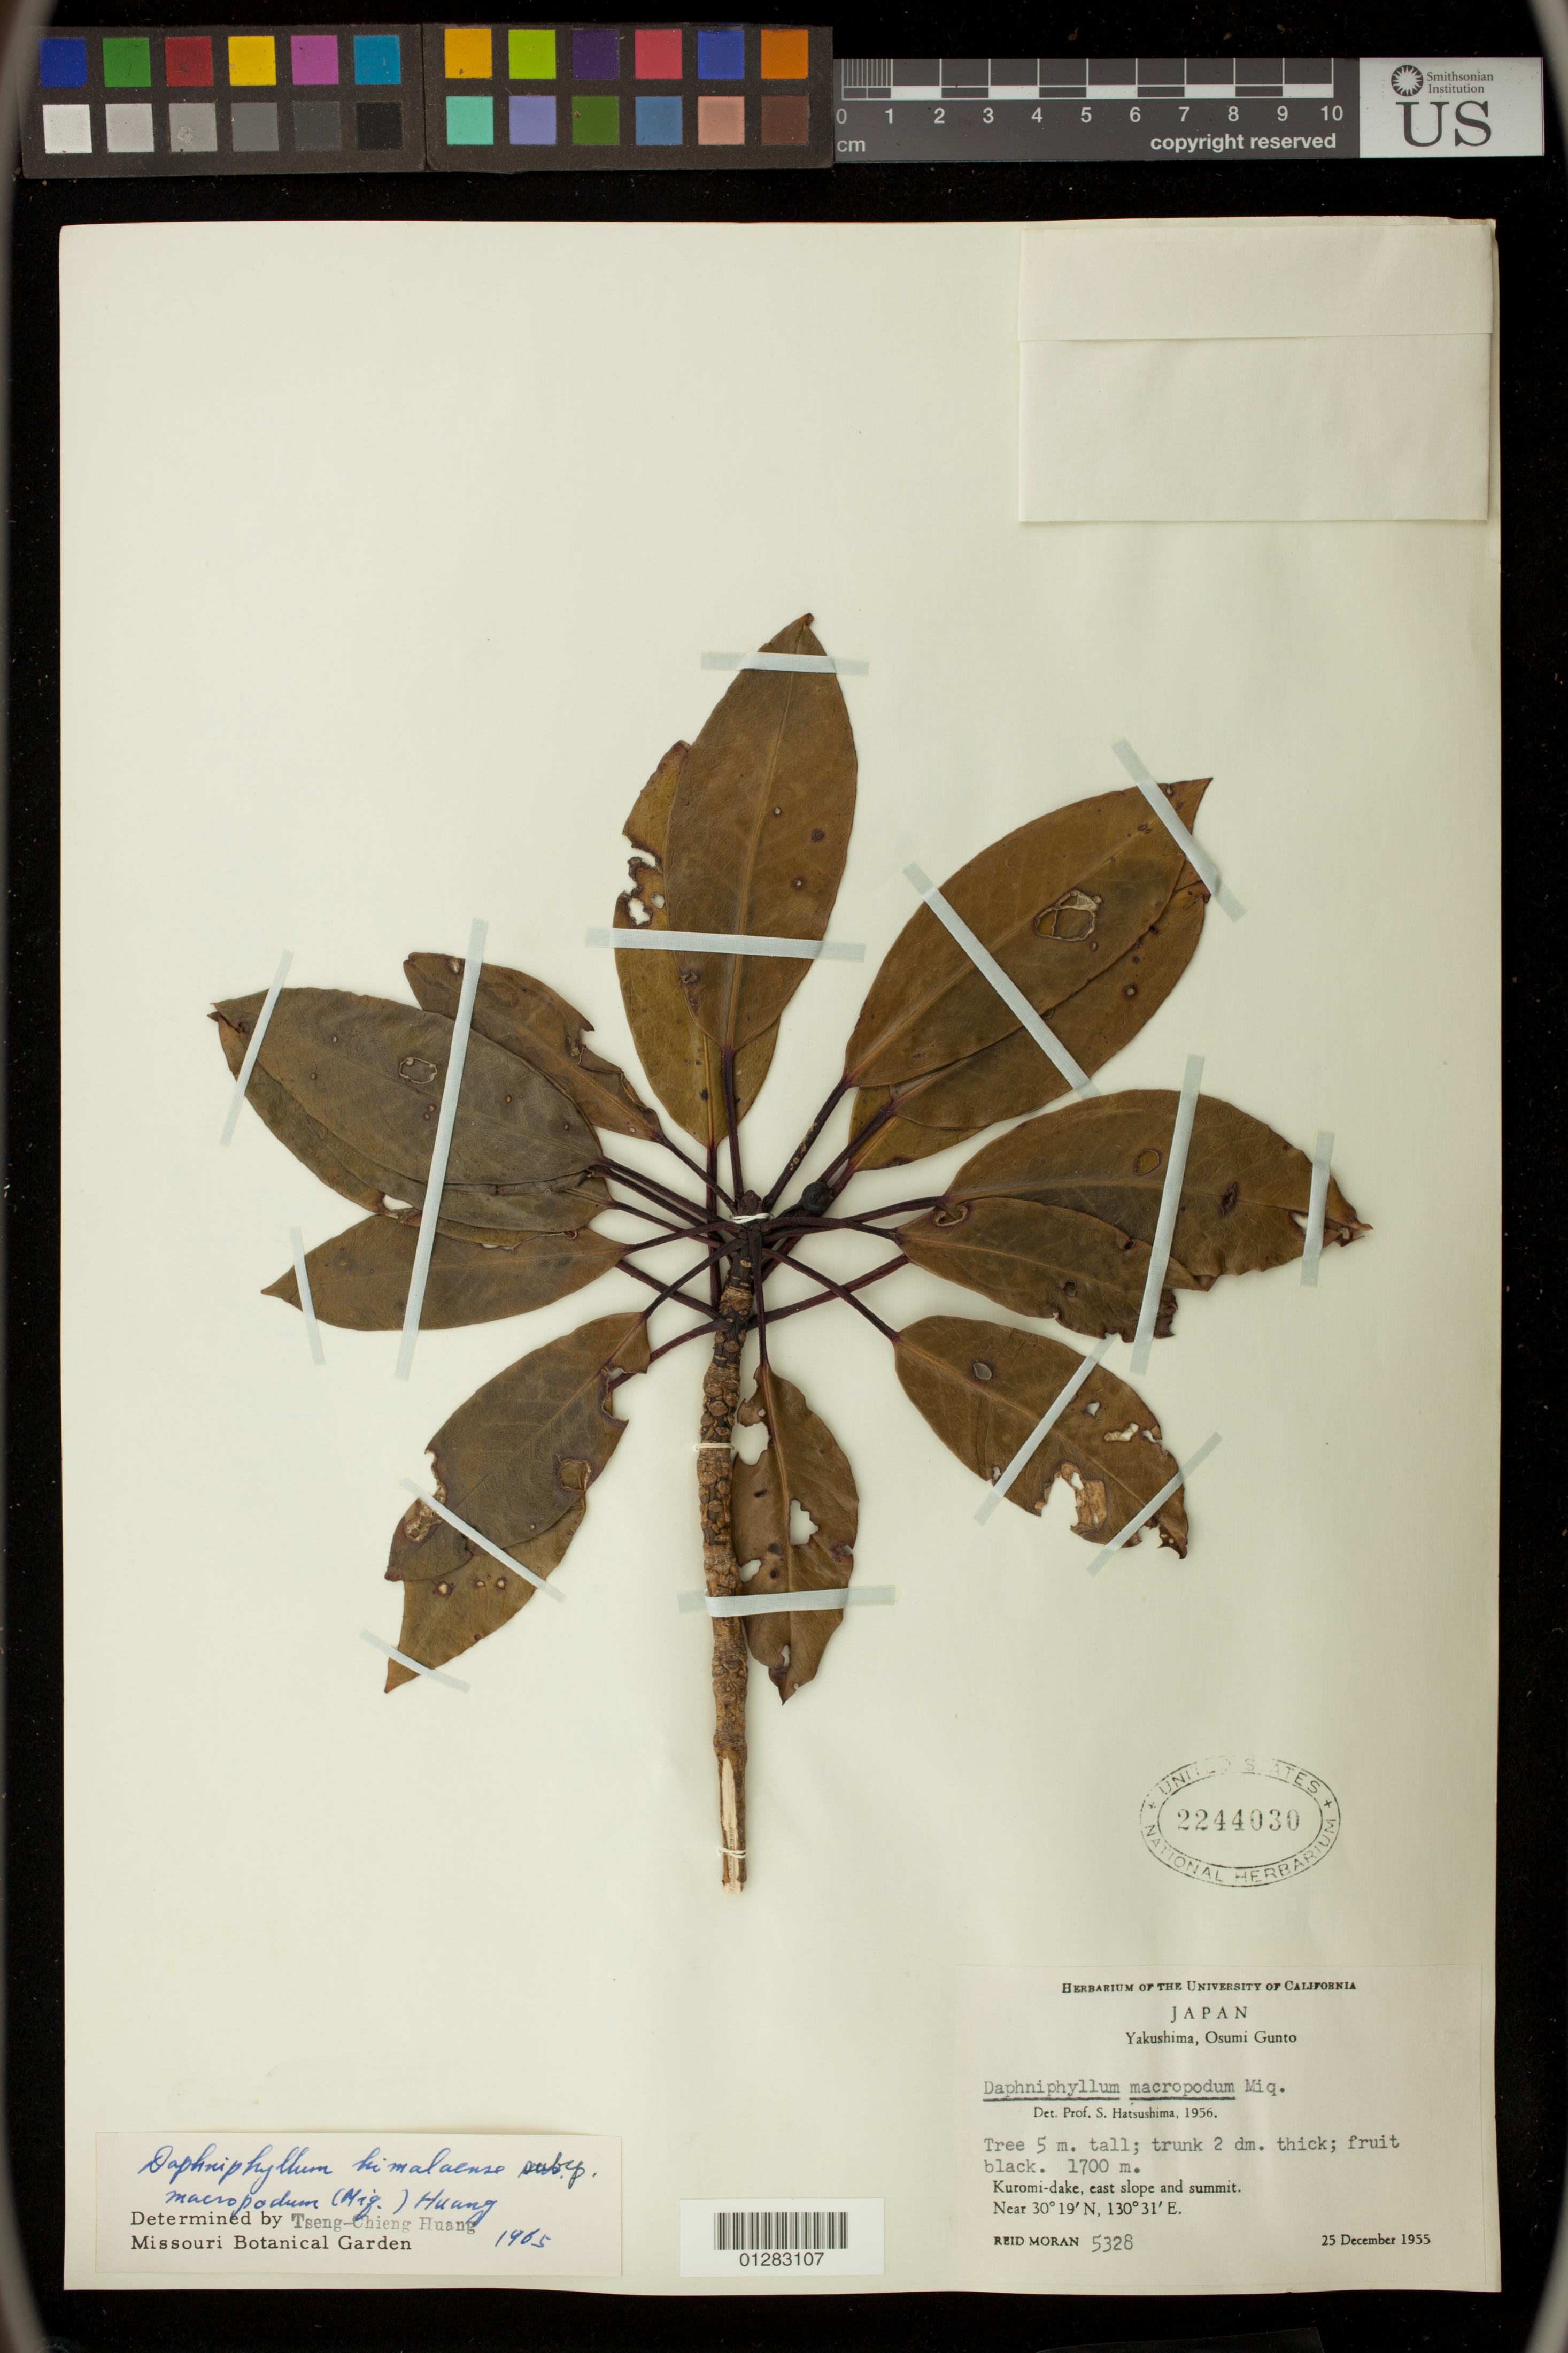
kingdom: Plantae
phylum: Tracheophyta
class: Magnoliopsida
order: Saxifragales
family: Daphniphyllaceae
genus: Daphniphyllum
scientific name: Daphniphyllum himalayense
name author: (Benth.) Müll. Arg.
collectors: R. V. Moran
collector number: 5328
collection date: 1955-12-25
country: Japan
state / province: Kagosima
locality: Kuromi-dake, east slope and summit. Yakushima. Osumi Gunto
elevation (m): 518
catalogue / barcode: US 2244030